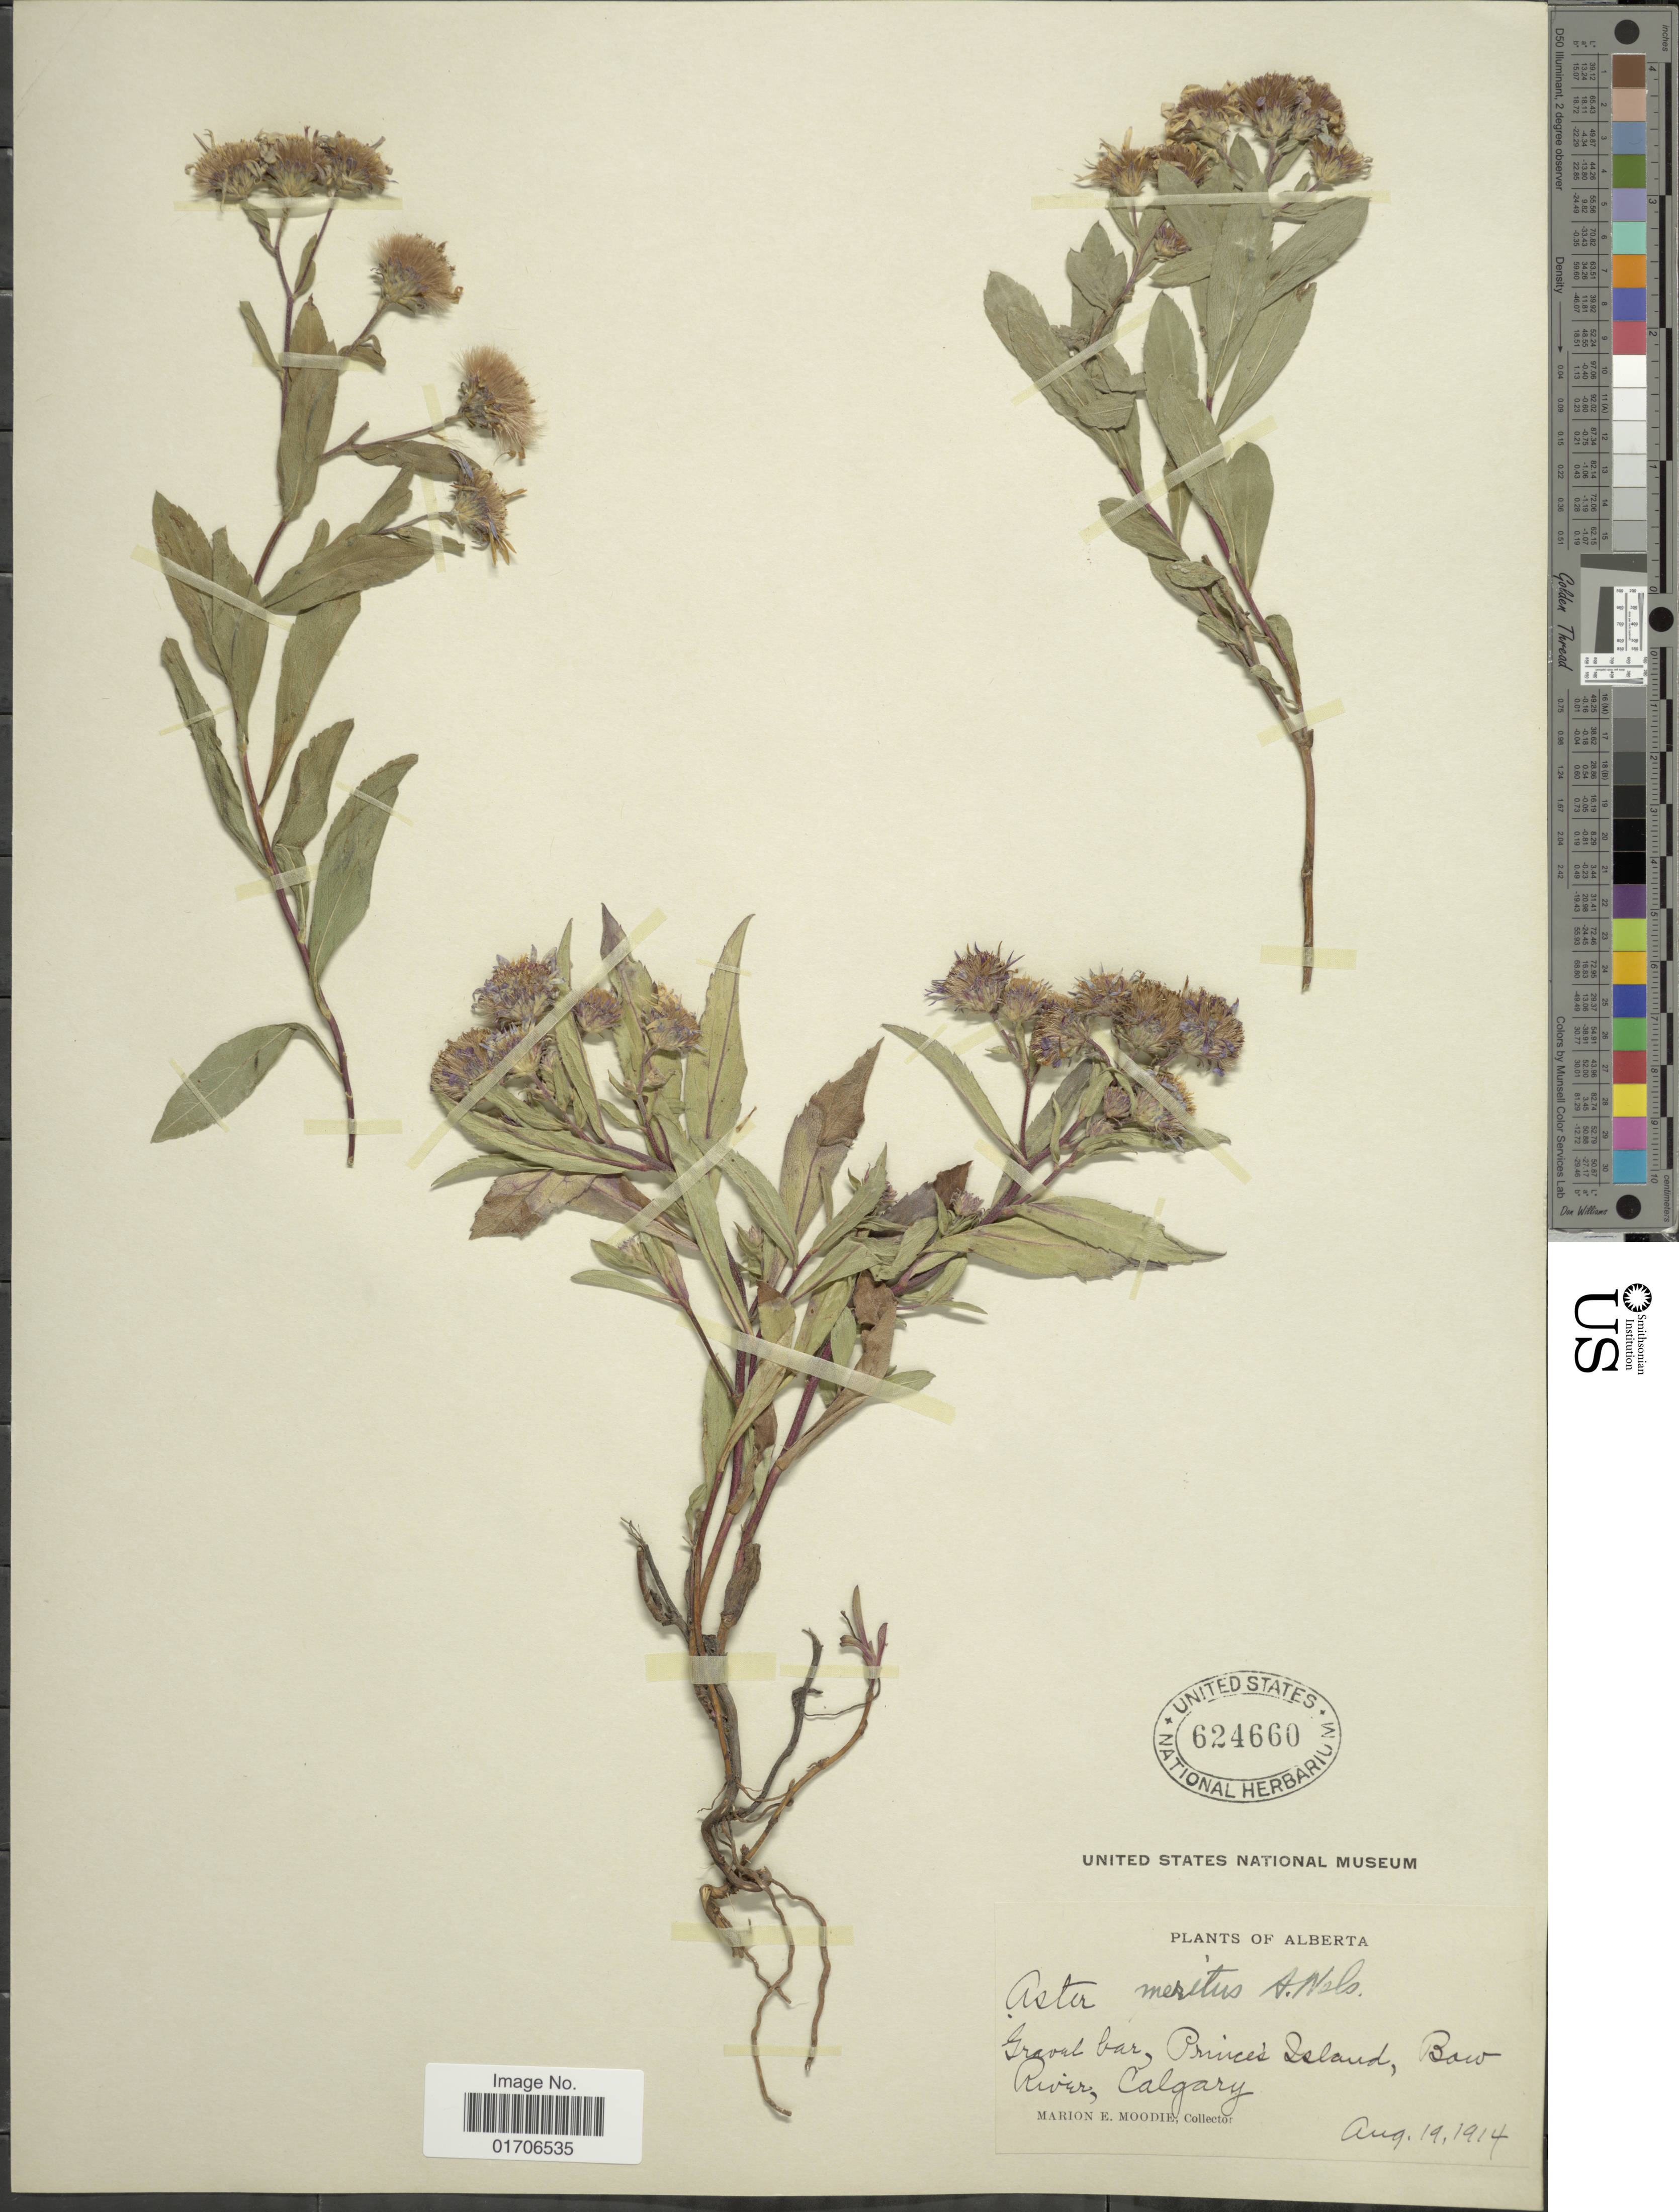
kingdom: Plantae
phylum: Tracheophyta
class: Magnoliopsida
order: Asterales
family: Asteraceae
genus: Eurybia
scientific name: Eurybia merita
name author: (A. Nelson) G.L. Nesom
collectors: M. E. Moodie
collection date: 1914-08-19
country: Canada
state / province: Alberta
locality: Gravel bar, Princes Island, Bow River, Calgary.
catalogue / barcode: US 624660